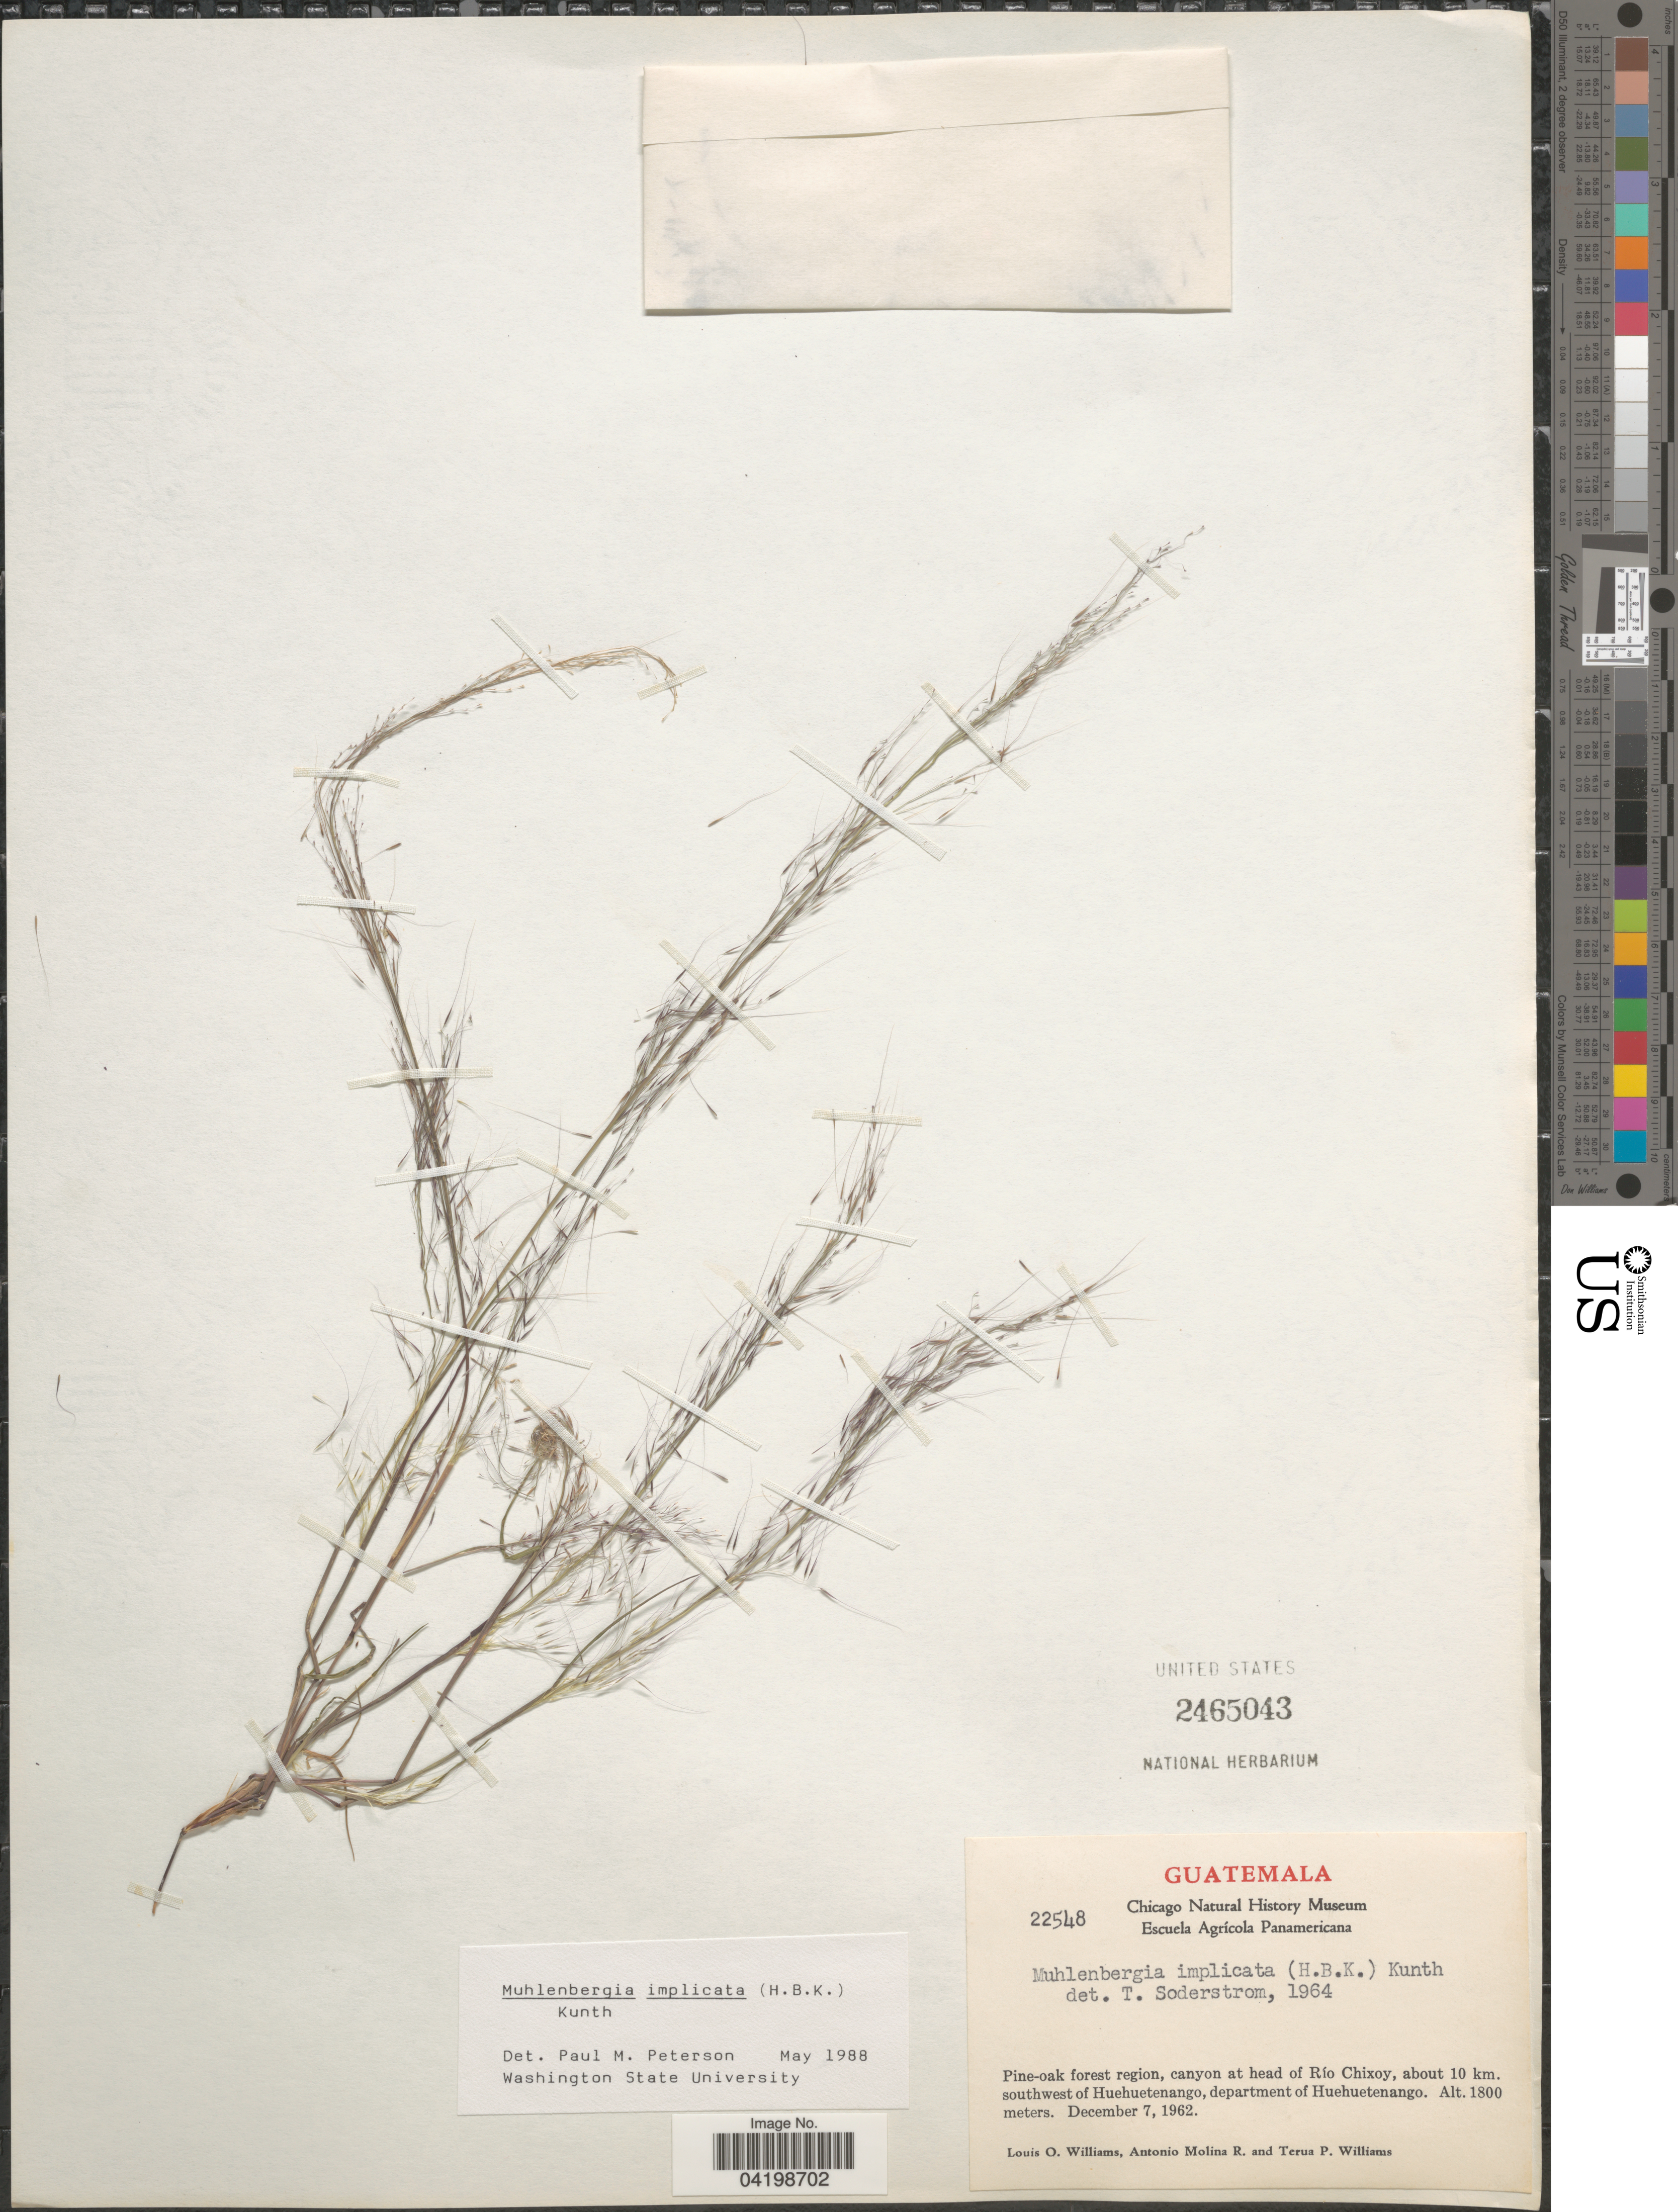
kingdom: Plantae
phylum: Tracheophyta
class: Liliopsida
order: Poales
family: Poaceae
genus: Muhlenbergia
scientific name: Muhlenbergia implicata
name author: (Kunth) Trin.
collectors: L. O. Williams, A. Molina R. & T. Williams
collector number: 22548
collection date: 1962-12-07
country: Guatemala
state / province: Huehuetenango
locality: Pine-oak forest region, canyon at head of Río Chixoy, about 10 km. southwest of Huehuetenango, department of Huehuetenango.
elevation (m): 1800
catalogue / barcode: US 2465043